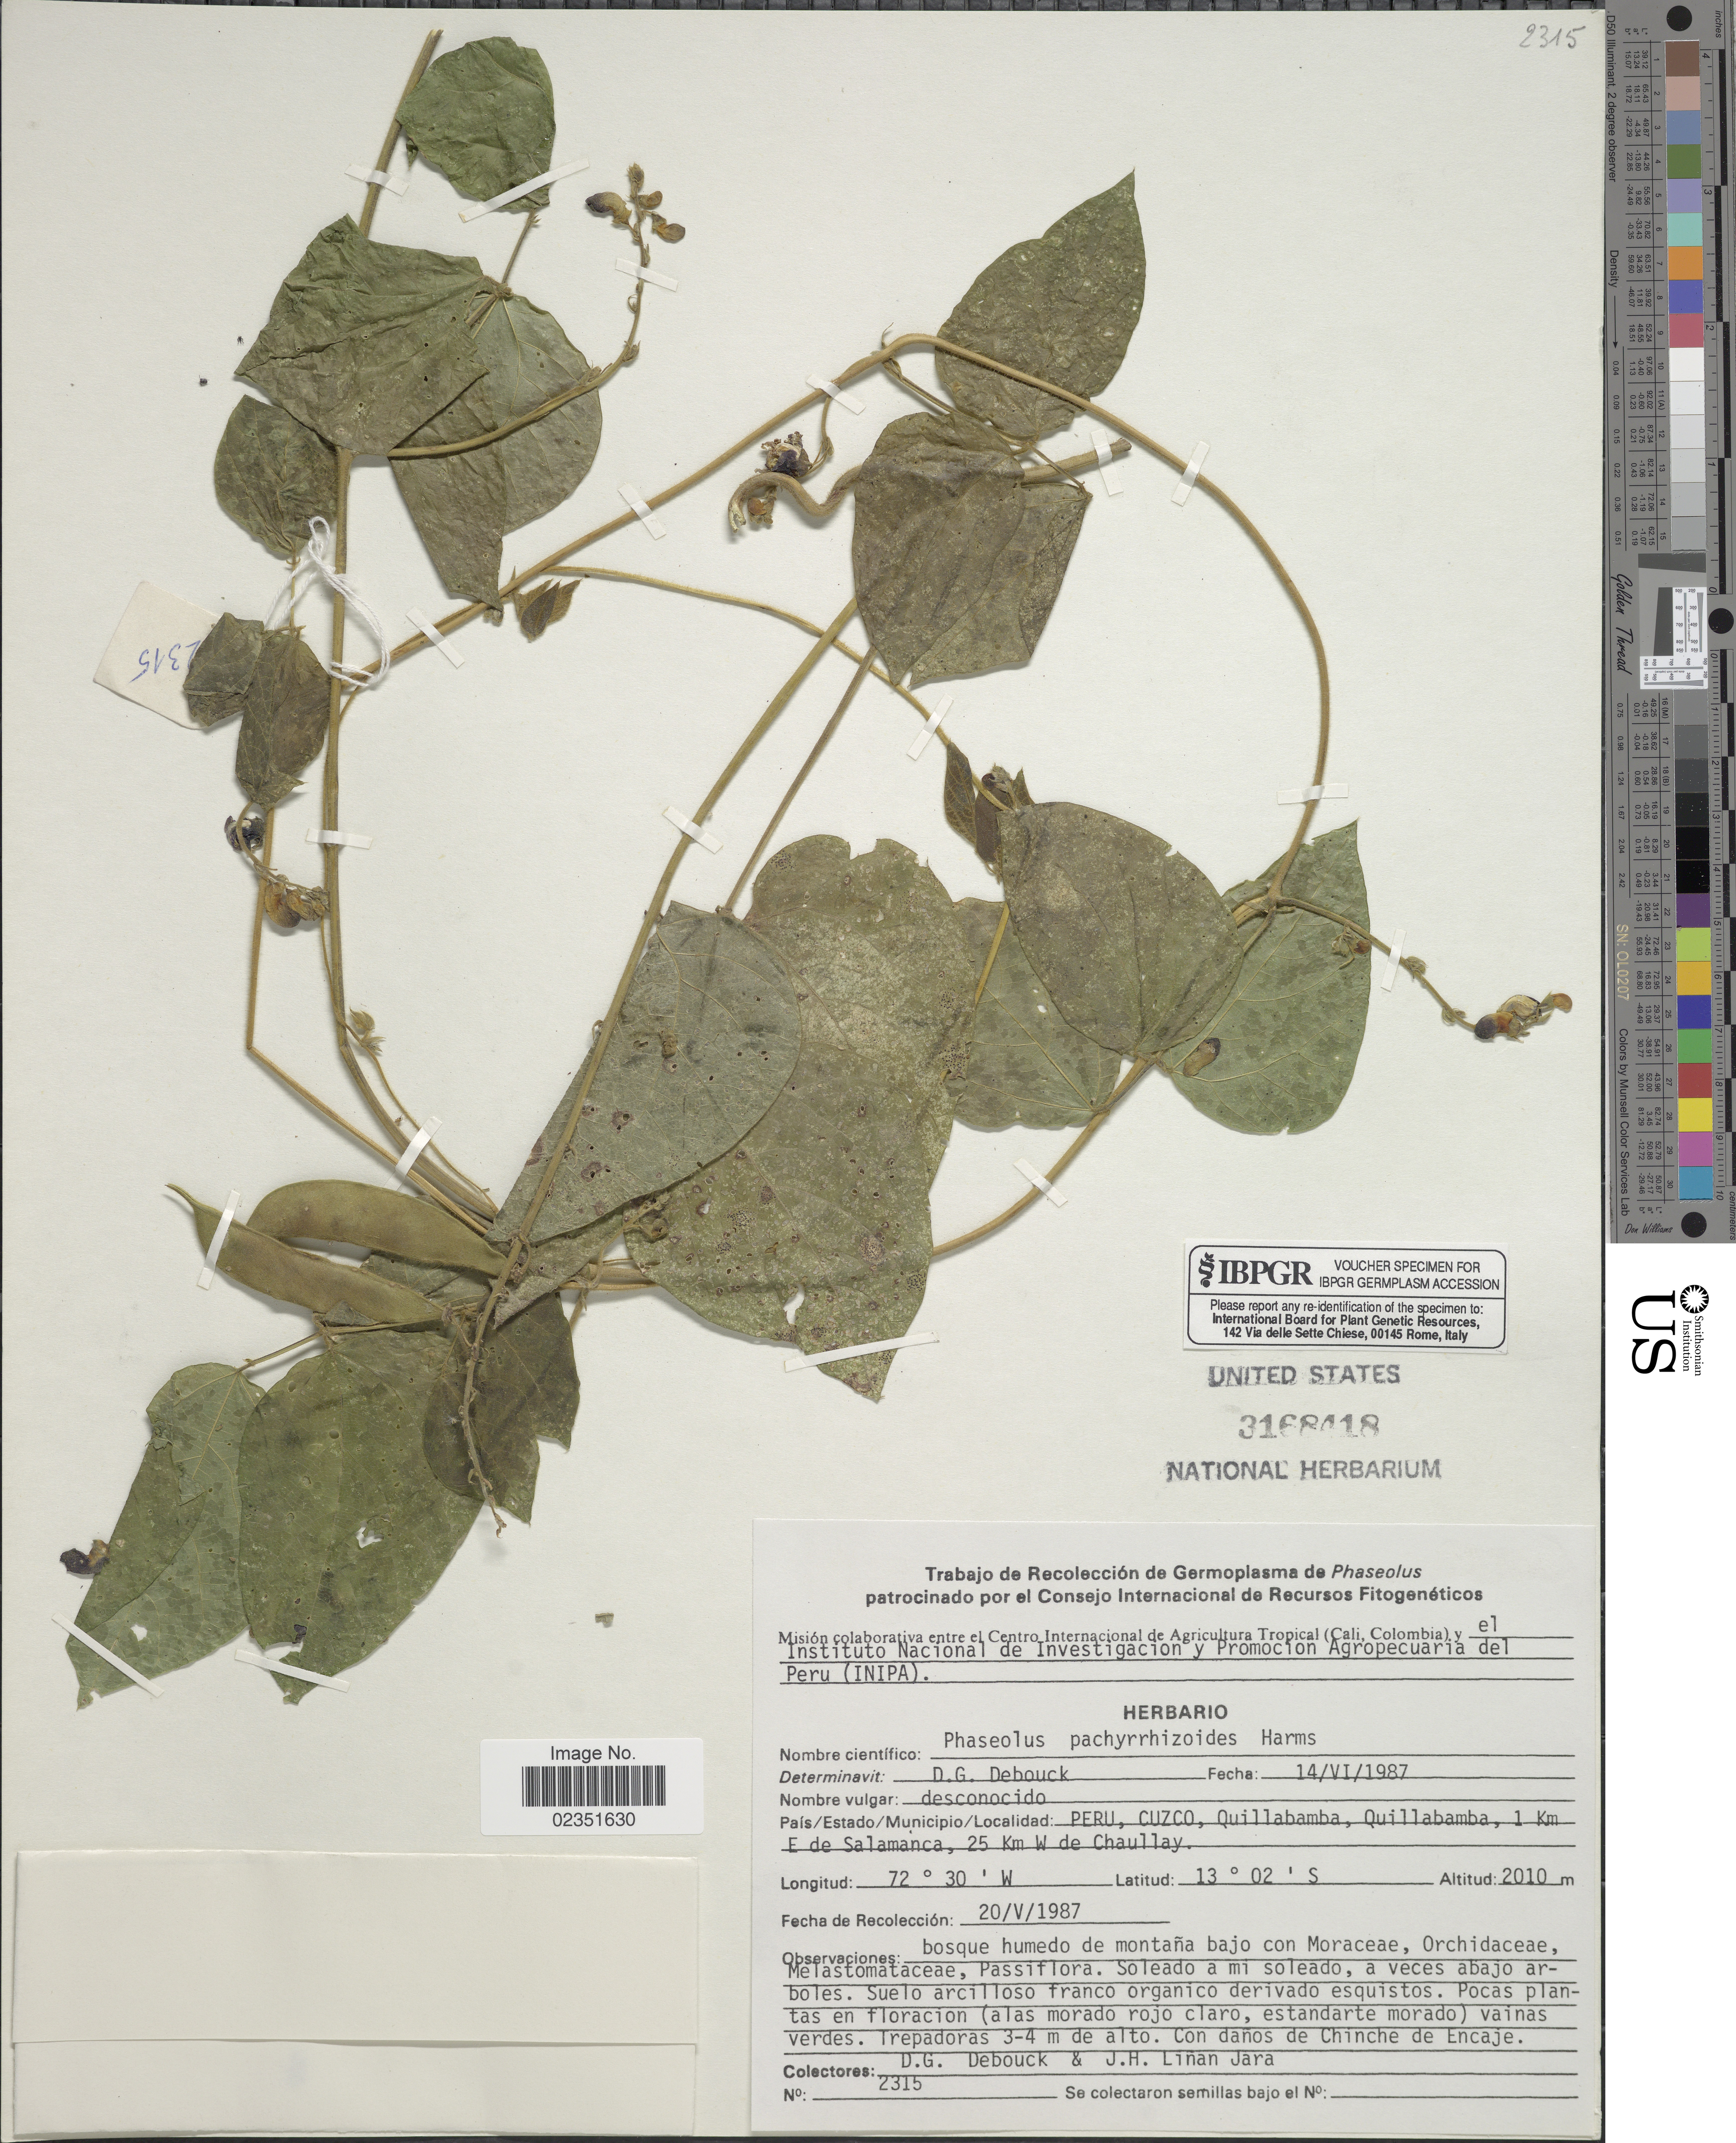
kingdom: Plantae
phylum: Tracheophyta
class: Magnoliopsida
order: Fabales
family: Fabaceae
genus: Phaseolus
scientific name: Phaseolus pachyrrhizoides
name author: Harms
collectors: D. Debouck & J. Liñan Jara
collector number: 2315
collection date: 1987-05-20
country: Peru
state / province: Cusco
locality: Quillabamba, Quillabamba, 1 Km E de Salamanca, 25 Km W de Chaullay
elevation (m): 2010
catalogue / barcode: US 3168418